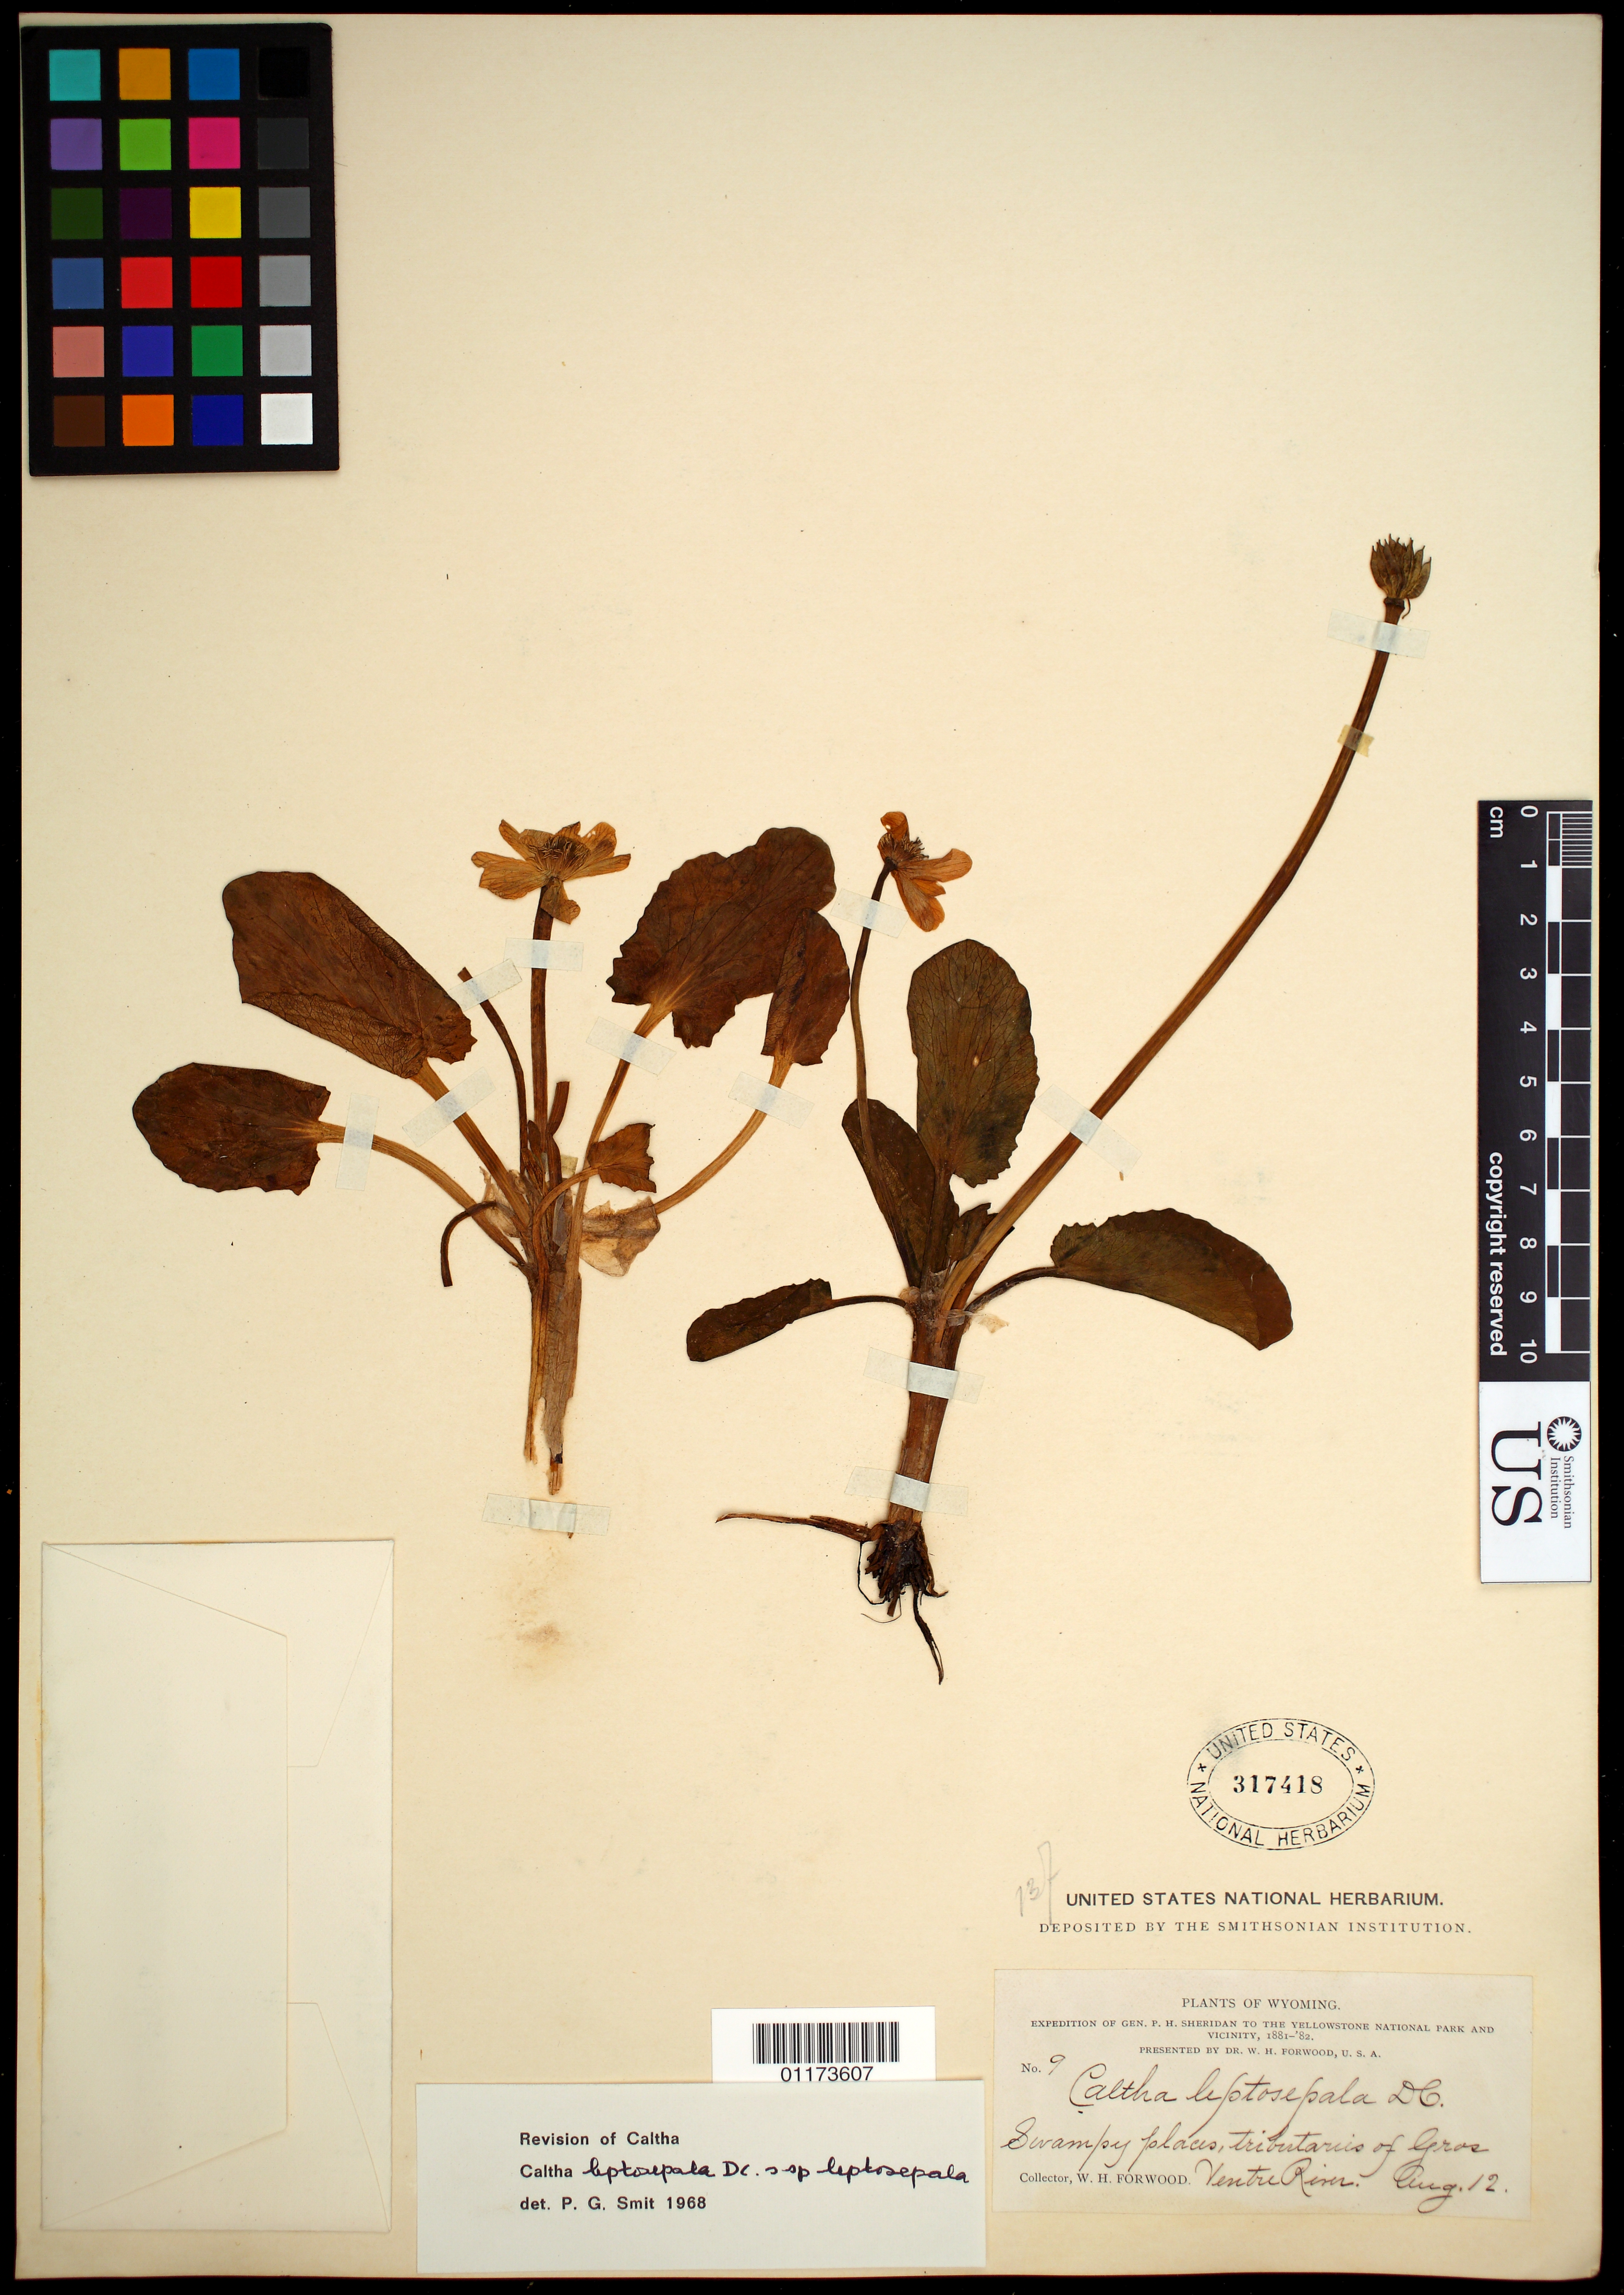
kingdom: Plantae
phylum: Tracheophyta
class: Magnoliopsida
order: Ranunculales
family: Ranunculaceae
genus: Caltha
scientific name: Caltha leptosepala subsp. leptosepala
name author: DC.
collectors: W. Forwood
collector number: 9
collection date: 1881-08-12 or 1882-08-12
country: United States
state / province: Wyoming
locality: Tributaries of Gros Ventre River.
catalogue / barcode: US 317418